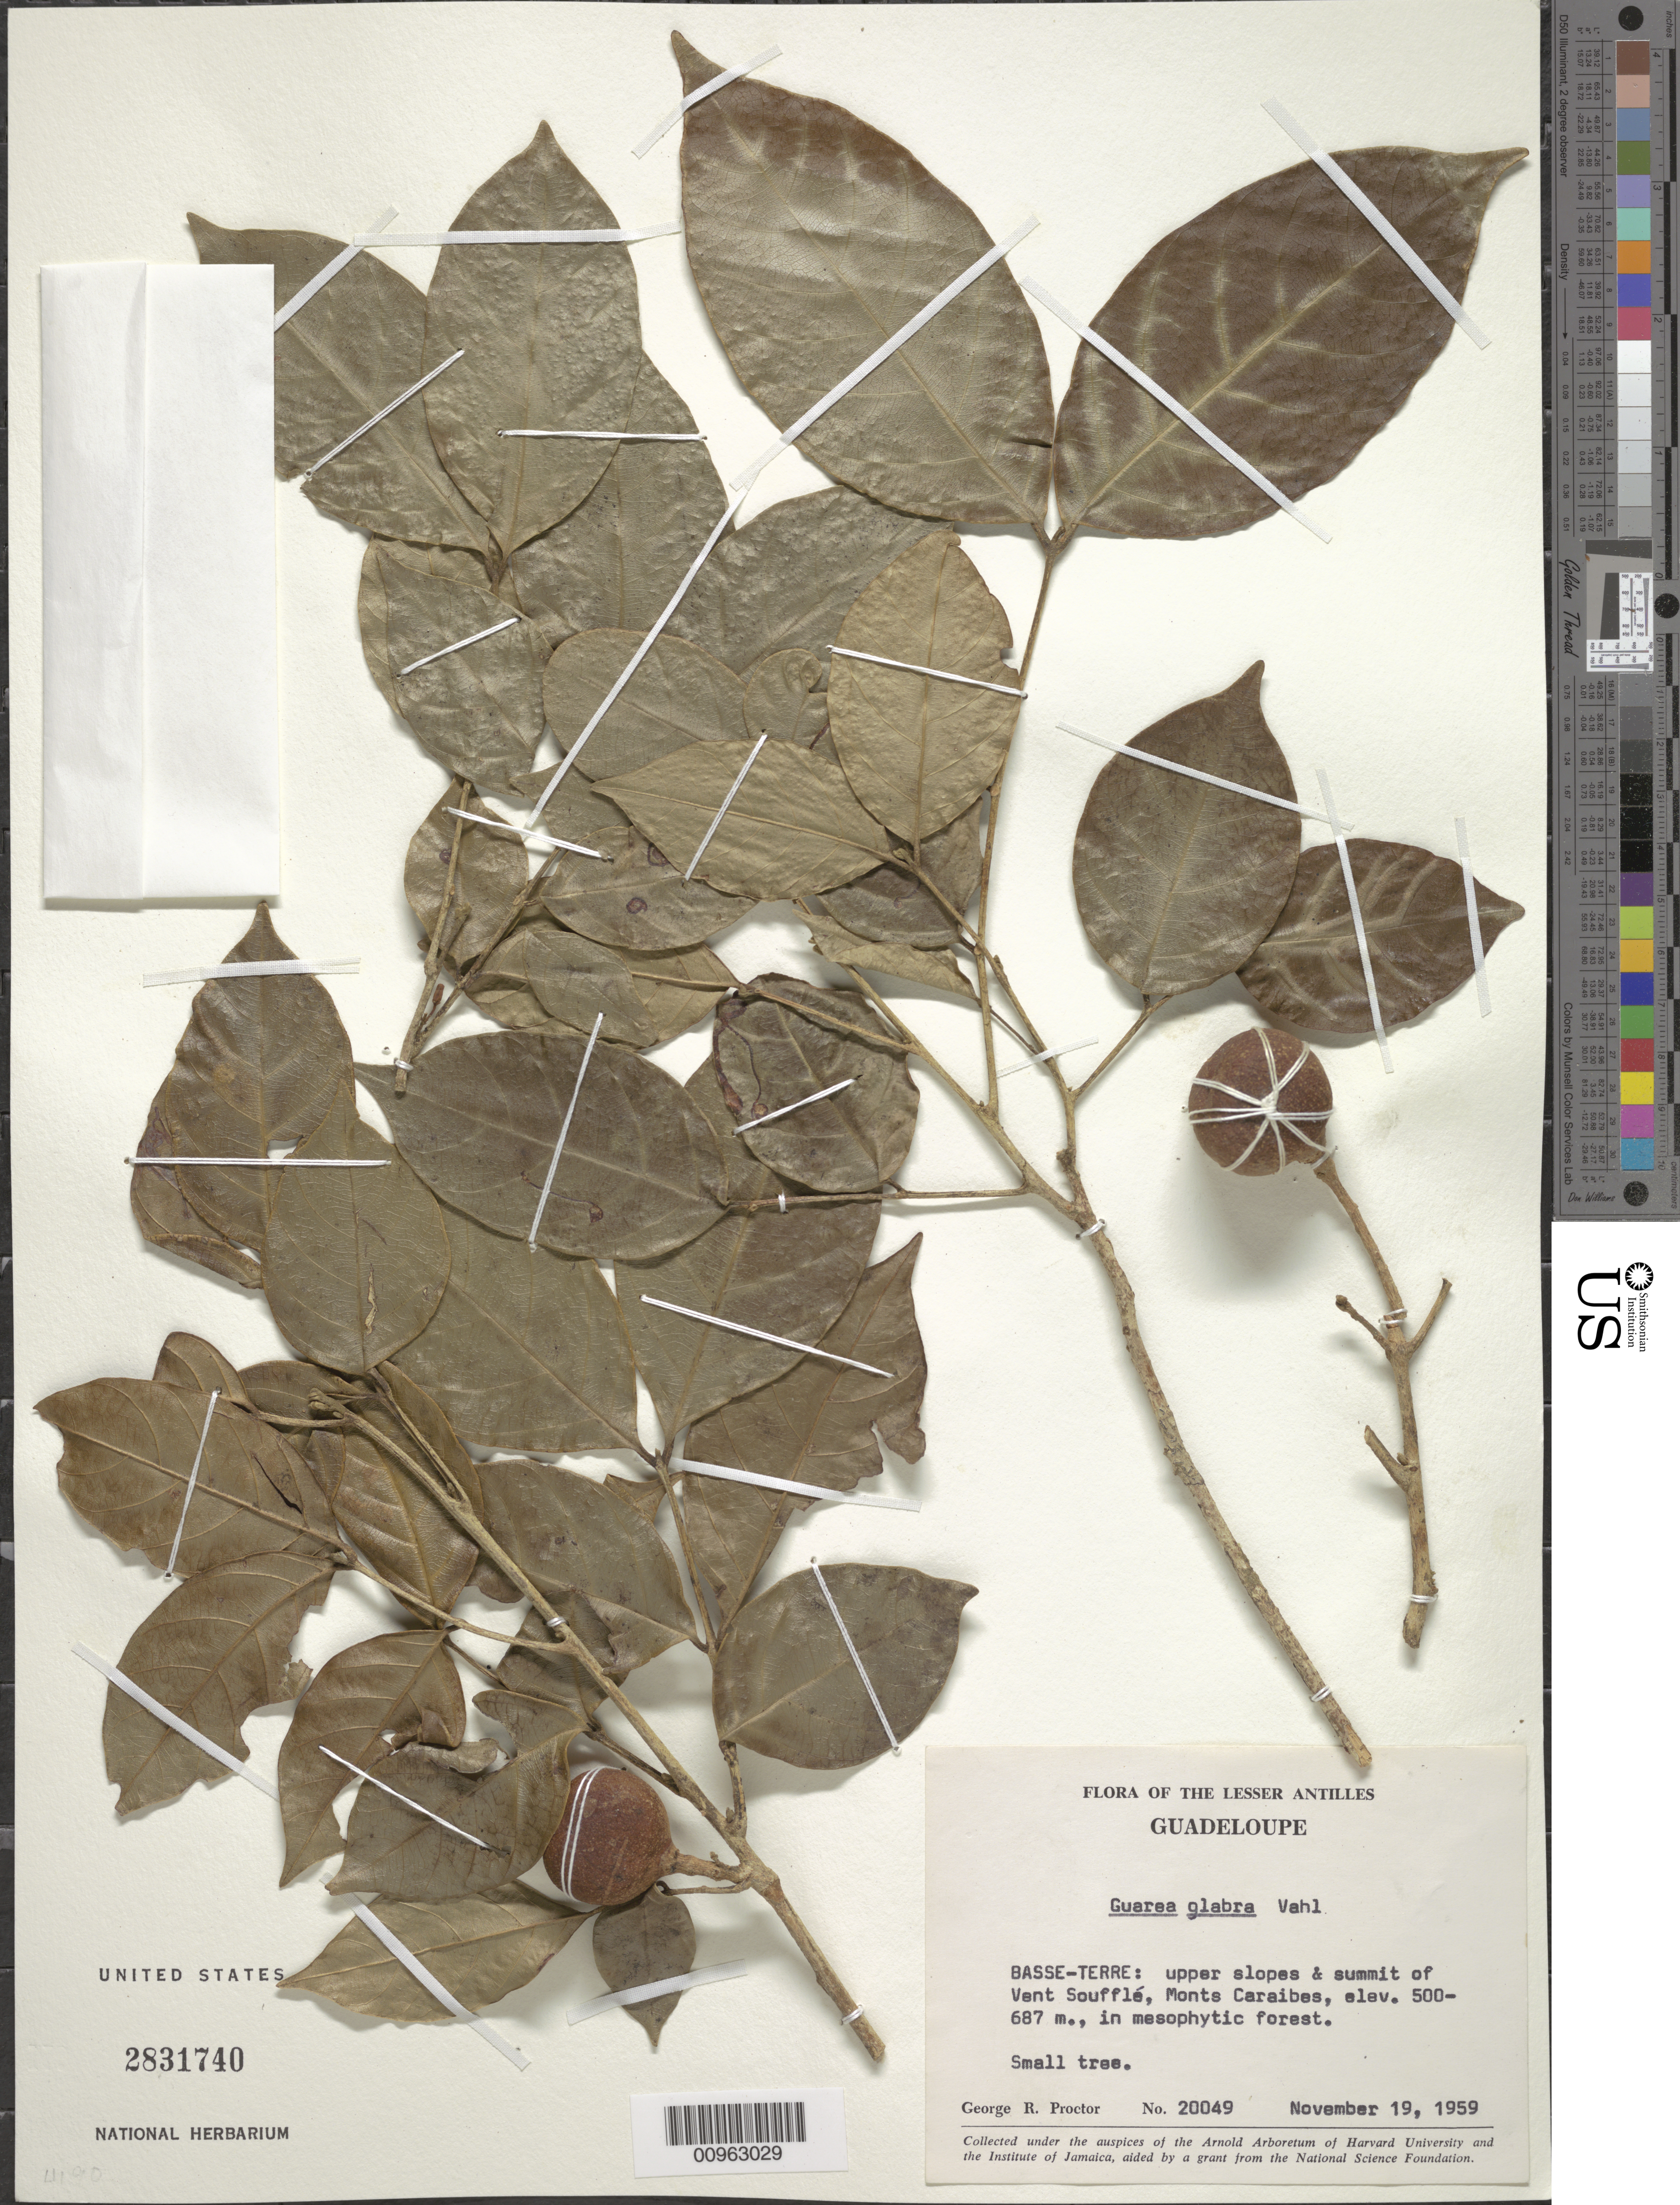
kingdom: Plantae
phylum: Tracheophyta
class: Magnoliopsida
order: Sapindales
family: Meliaceae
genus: Guarea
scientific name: Guarea glabra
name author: Vahl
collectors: G. R. Proctor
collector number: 20049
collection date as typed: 19 Nov 1959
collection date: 1959-11-19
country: Guadeloupe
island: Basse Terre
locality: Basse-Terre, upper slopes and summit of Vent Soufflé, Monts Caraibes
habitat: In mesophytic forest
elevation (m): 500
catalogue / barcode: US 2831740